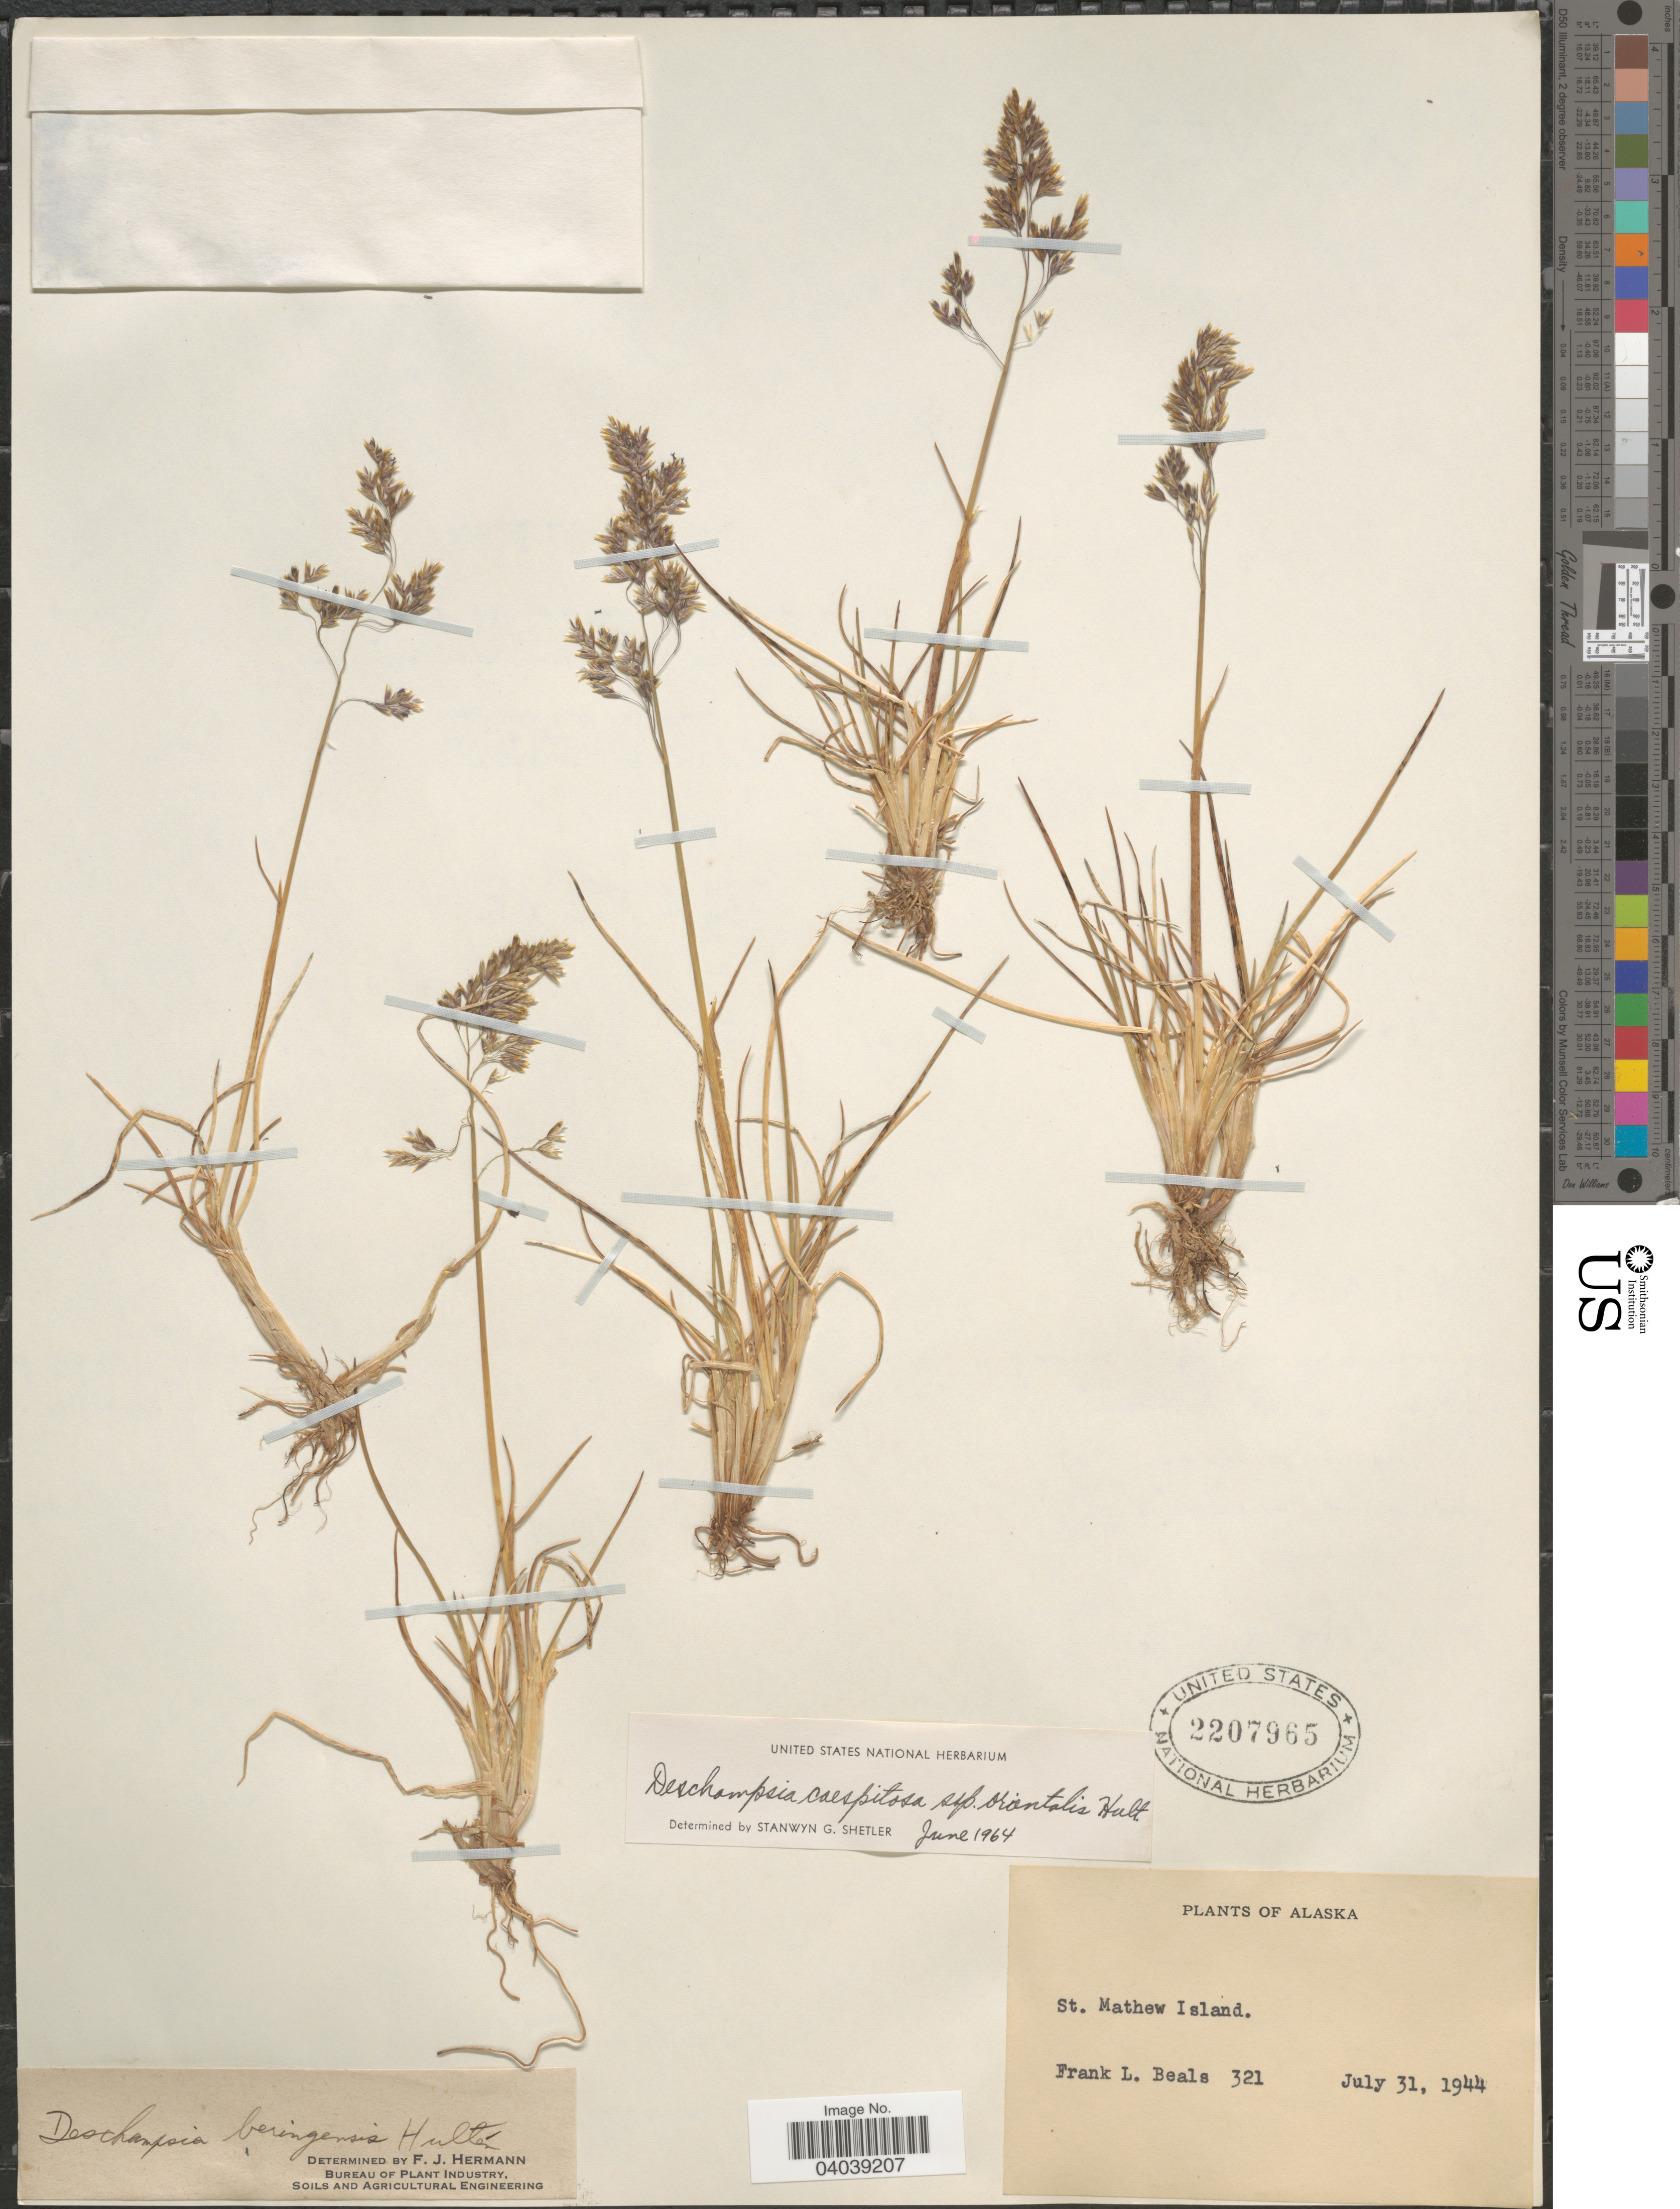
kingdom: Plantae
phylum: Tracheophyta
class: Liliopsida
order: Poales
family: Poaceae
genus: Deschampsia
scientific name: Deschampsia cespitosa subsp. orientalis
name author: Hultén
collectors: F. Beals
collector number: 321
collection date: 1944-07-31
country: United States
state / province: Alaska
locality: St. Mathew Island.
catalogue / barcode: US 2207965